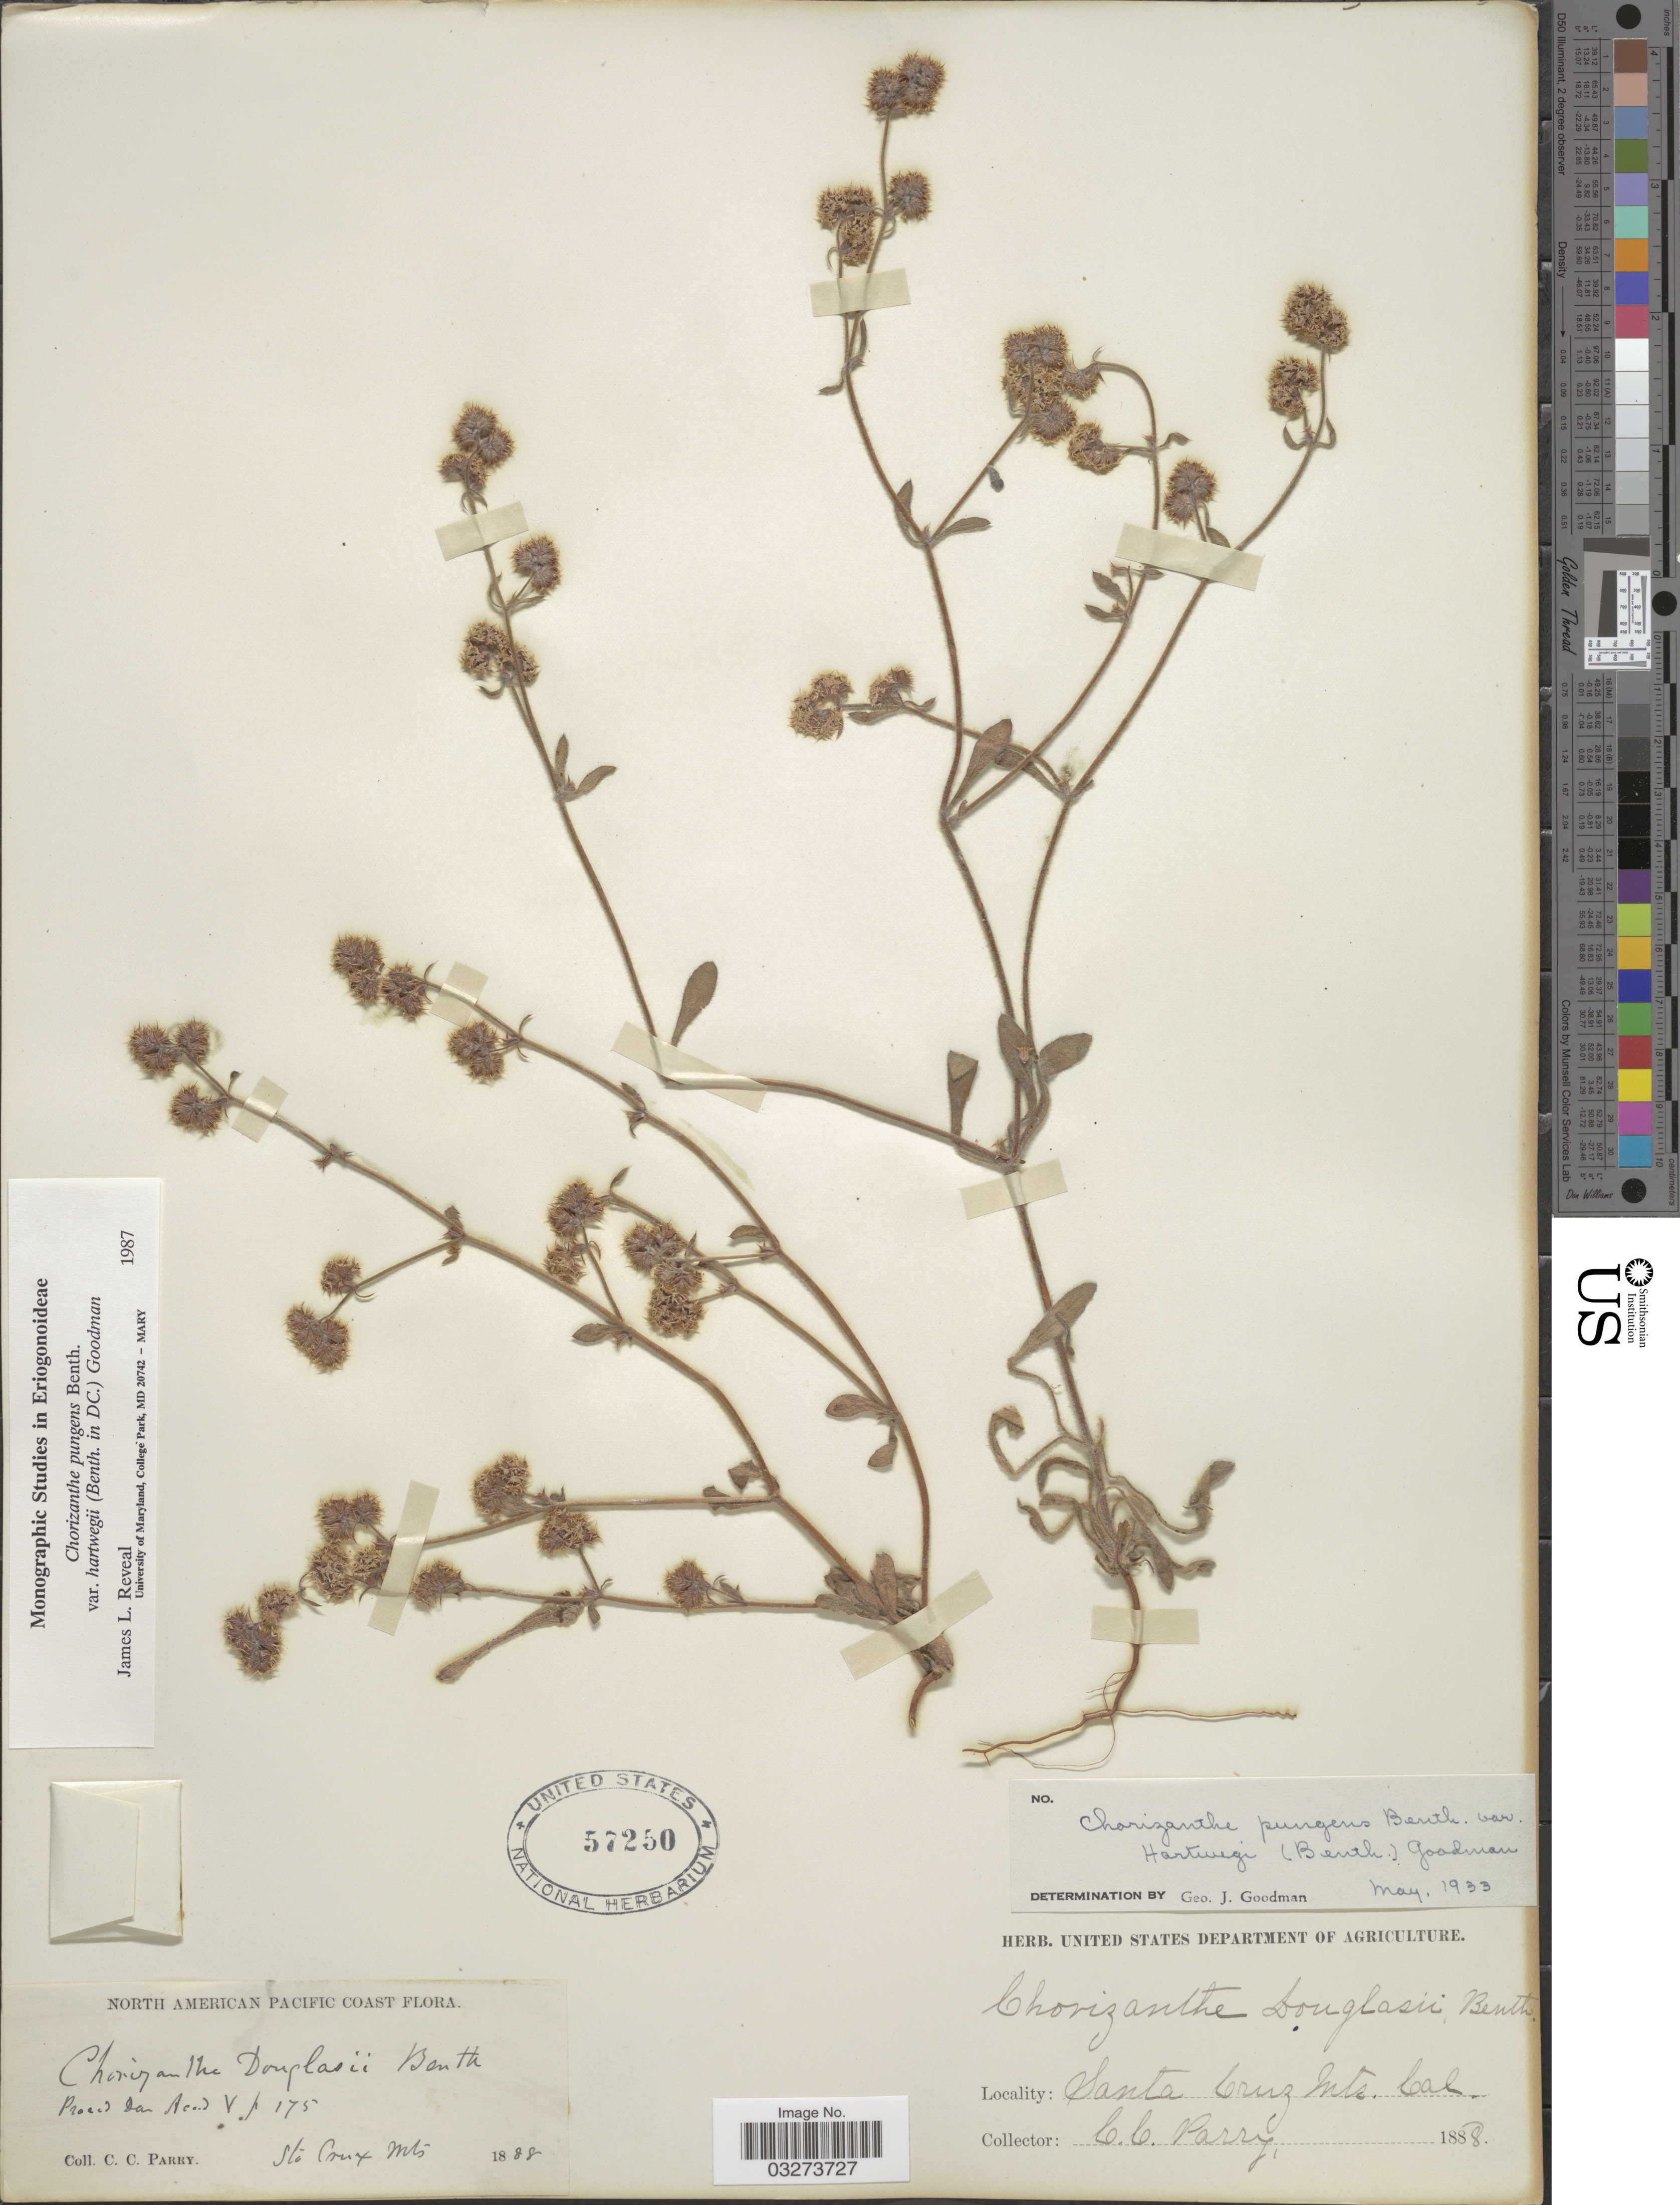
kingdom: Plantae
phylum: Tracheophyta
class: Magnoliopsida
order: Caryophyllales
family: Polygonaceae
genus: Chorizanthe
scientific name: Chorizanthe pungens var. hartwegii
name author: (Benth.) Goodman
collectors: C. C. Parry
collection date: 1888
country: United States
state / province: California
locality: North American Pacific Coast, Santa Cruz Mts.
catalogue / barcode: US 57250